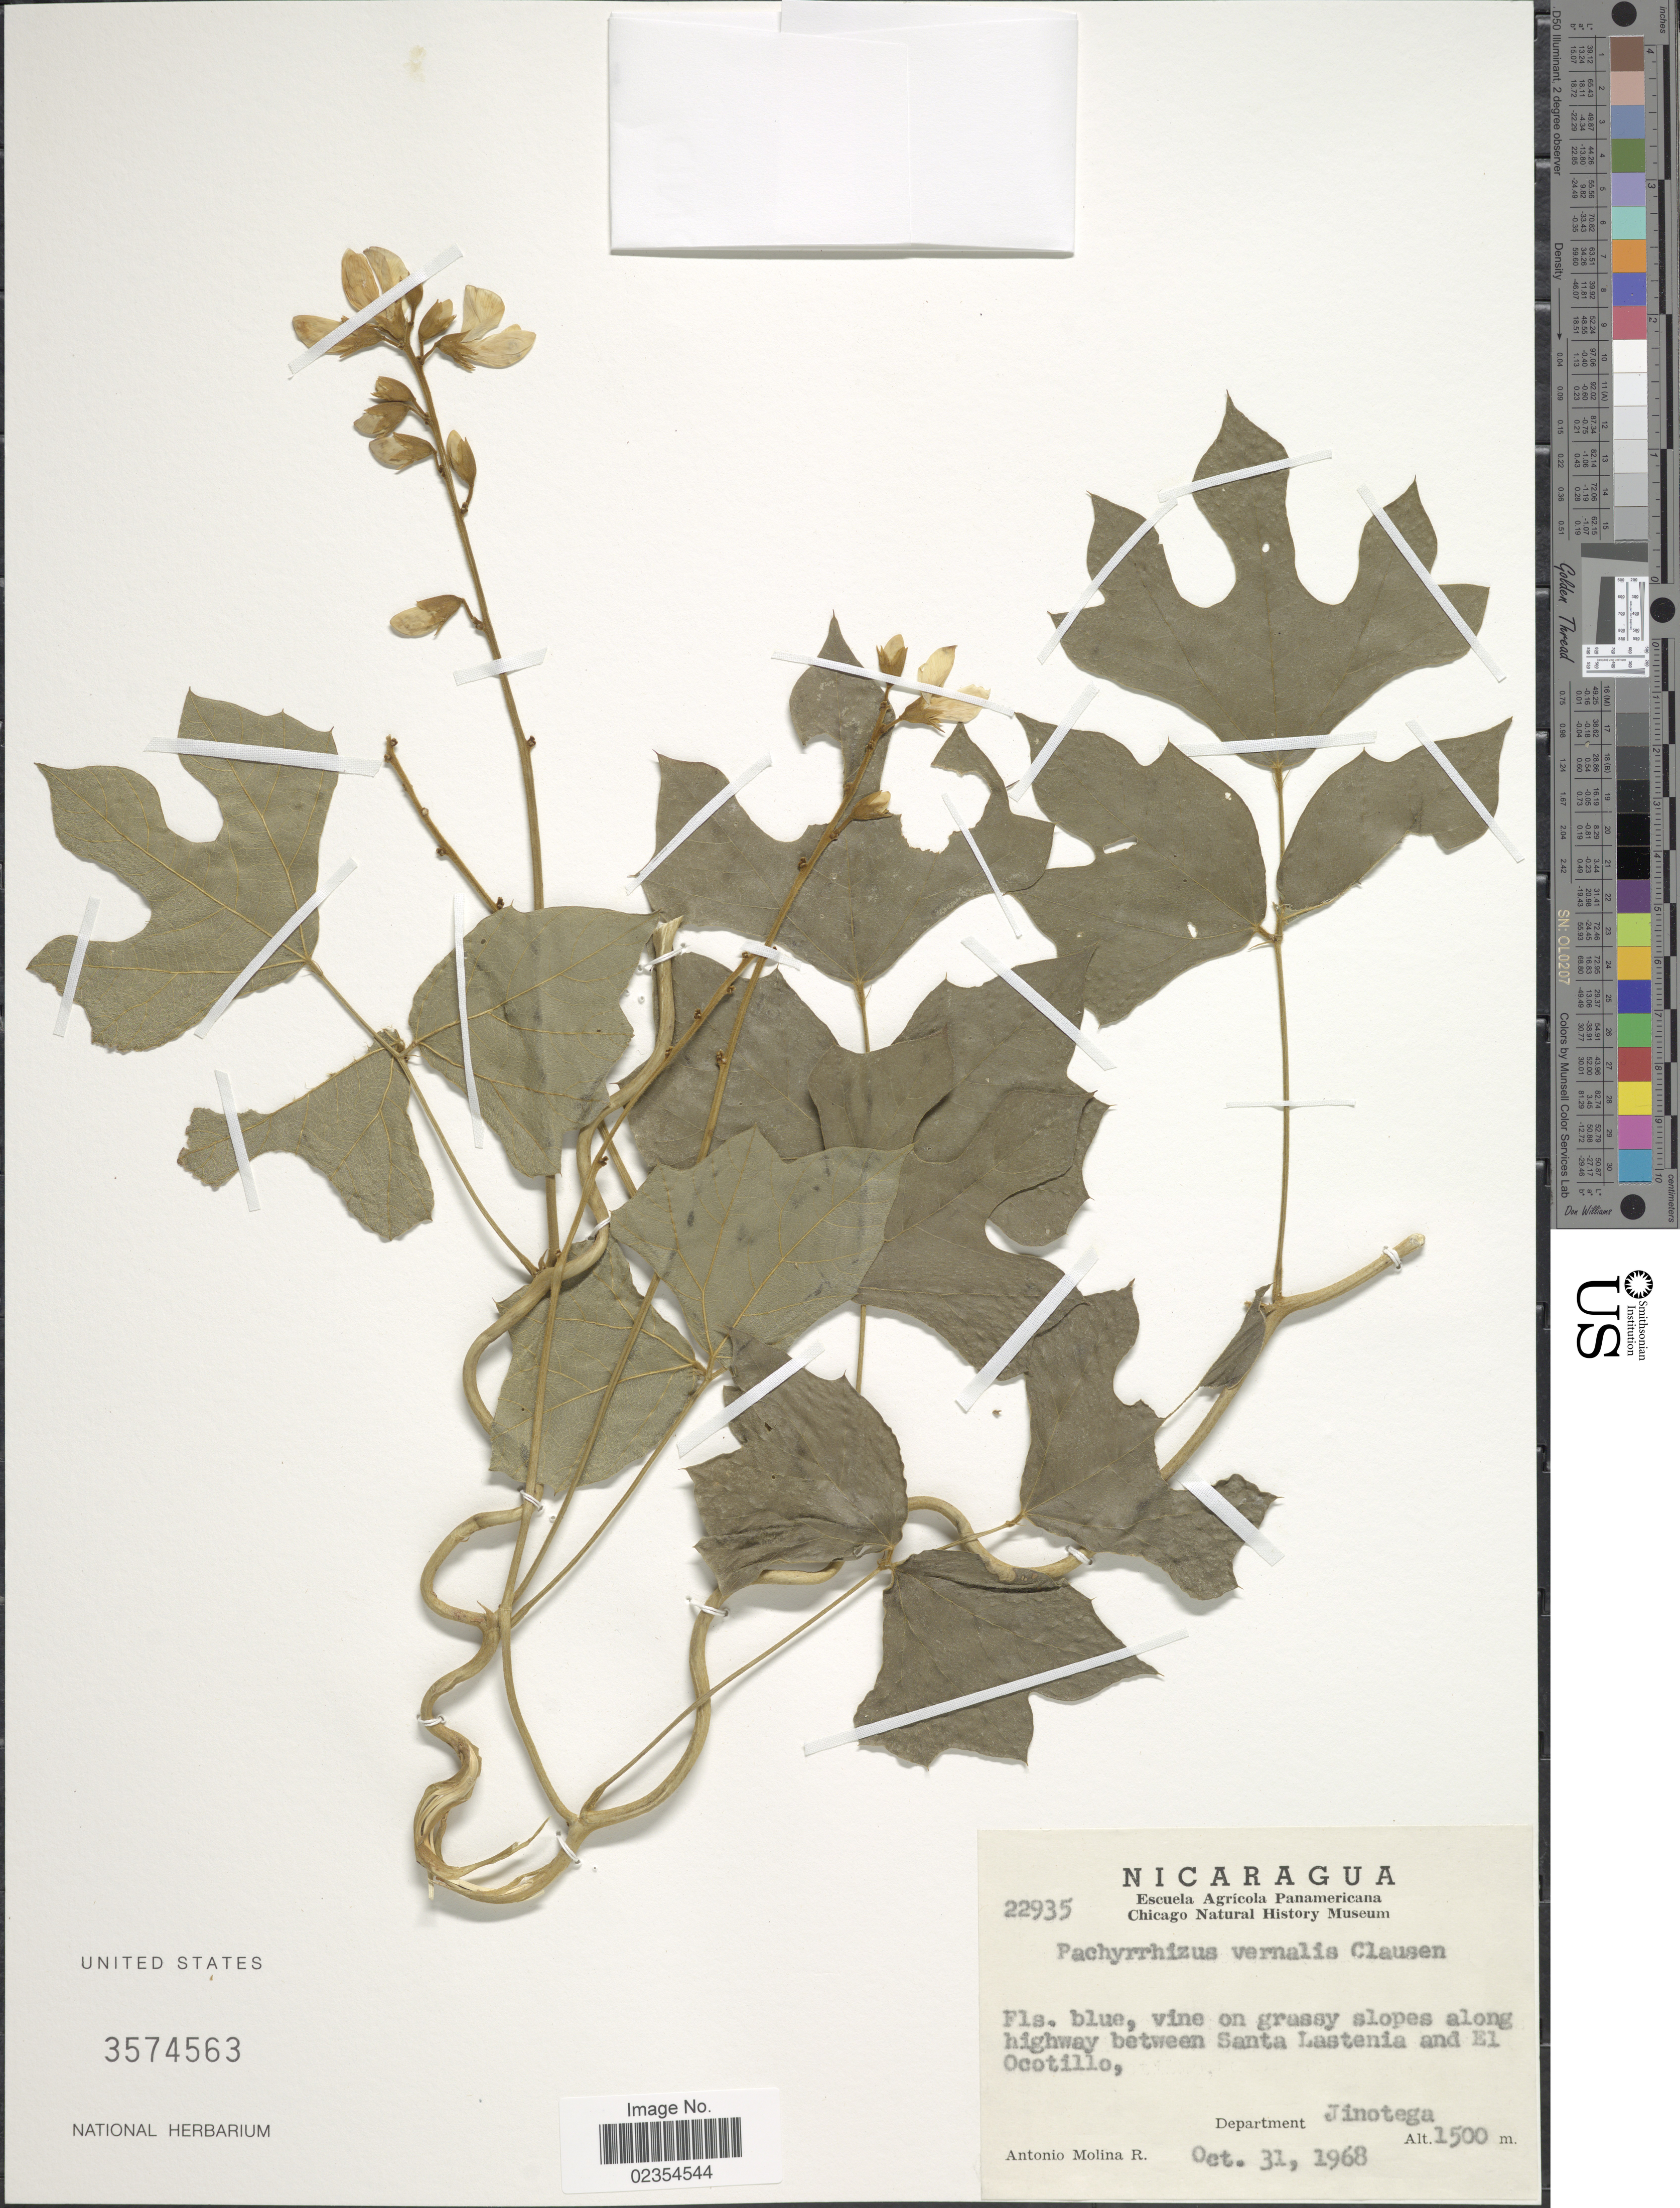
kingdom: Plantae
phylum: Tracheophyta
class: Magnoliopsida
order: Fabales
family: Fabaceae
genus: Pachyrhizus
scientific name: Pachyrhizus vernalis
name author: R.T. Clausen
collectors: A. Molina R.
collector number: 22935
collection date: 1968-10-31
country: Nicaragua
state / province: Jinotega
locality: Vine on grassy slopes along highway between Santa Lastenia and El Ocotillo.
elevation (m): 1500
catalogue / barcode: US 3574563